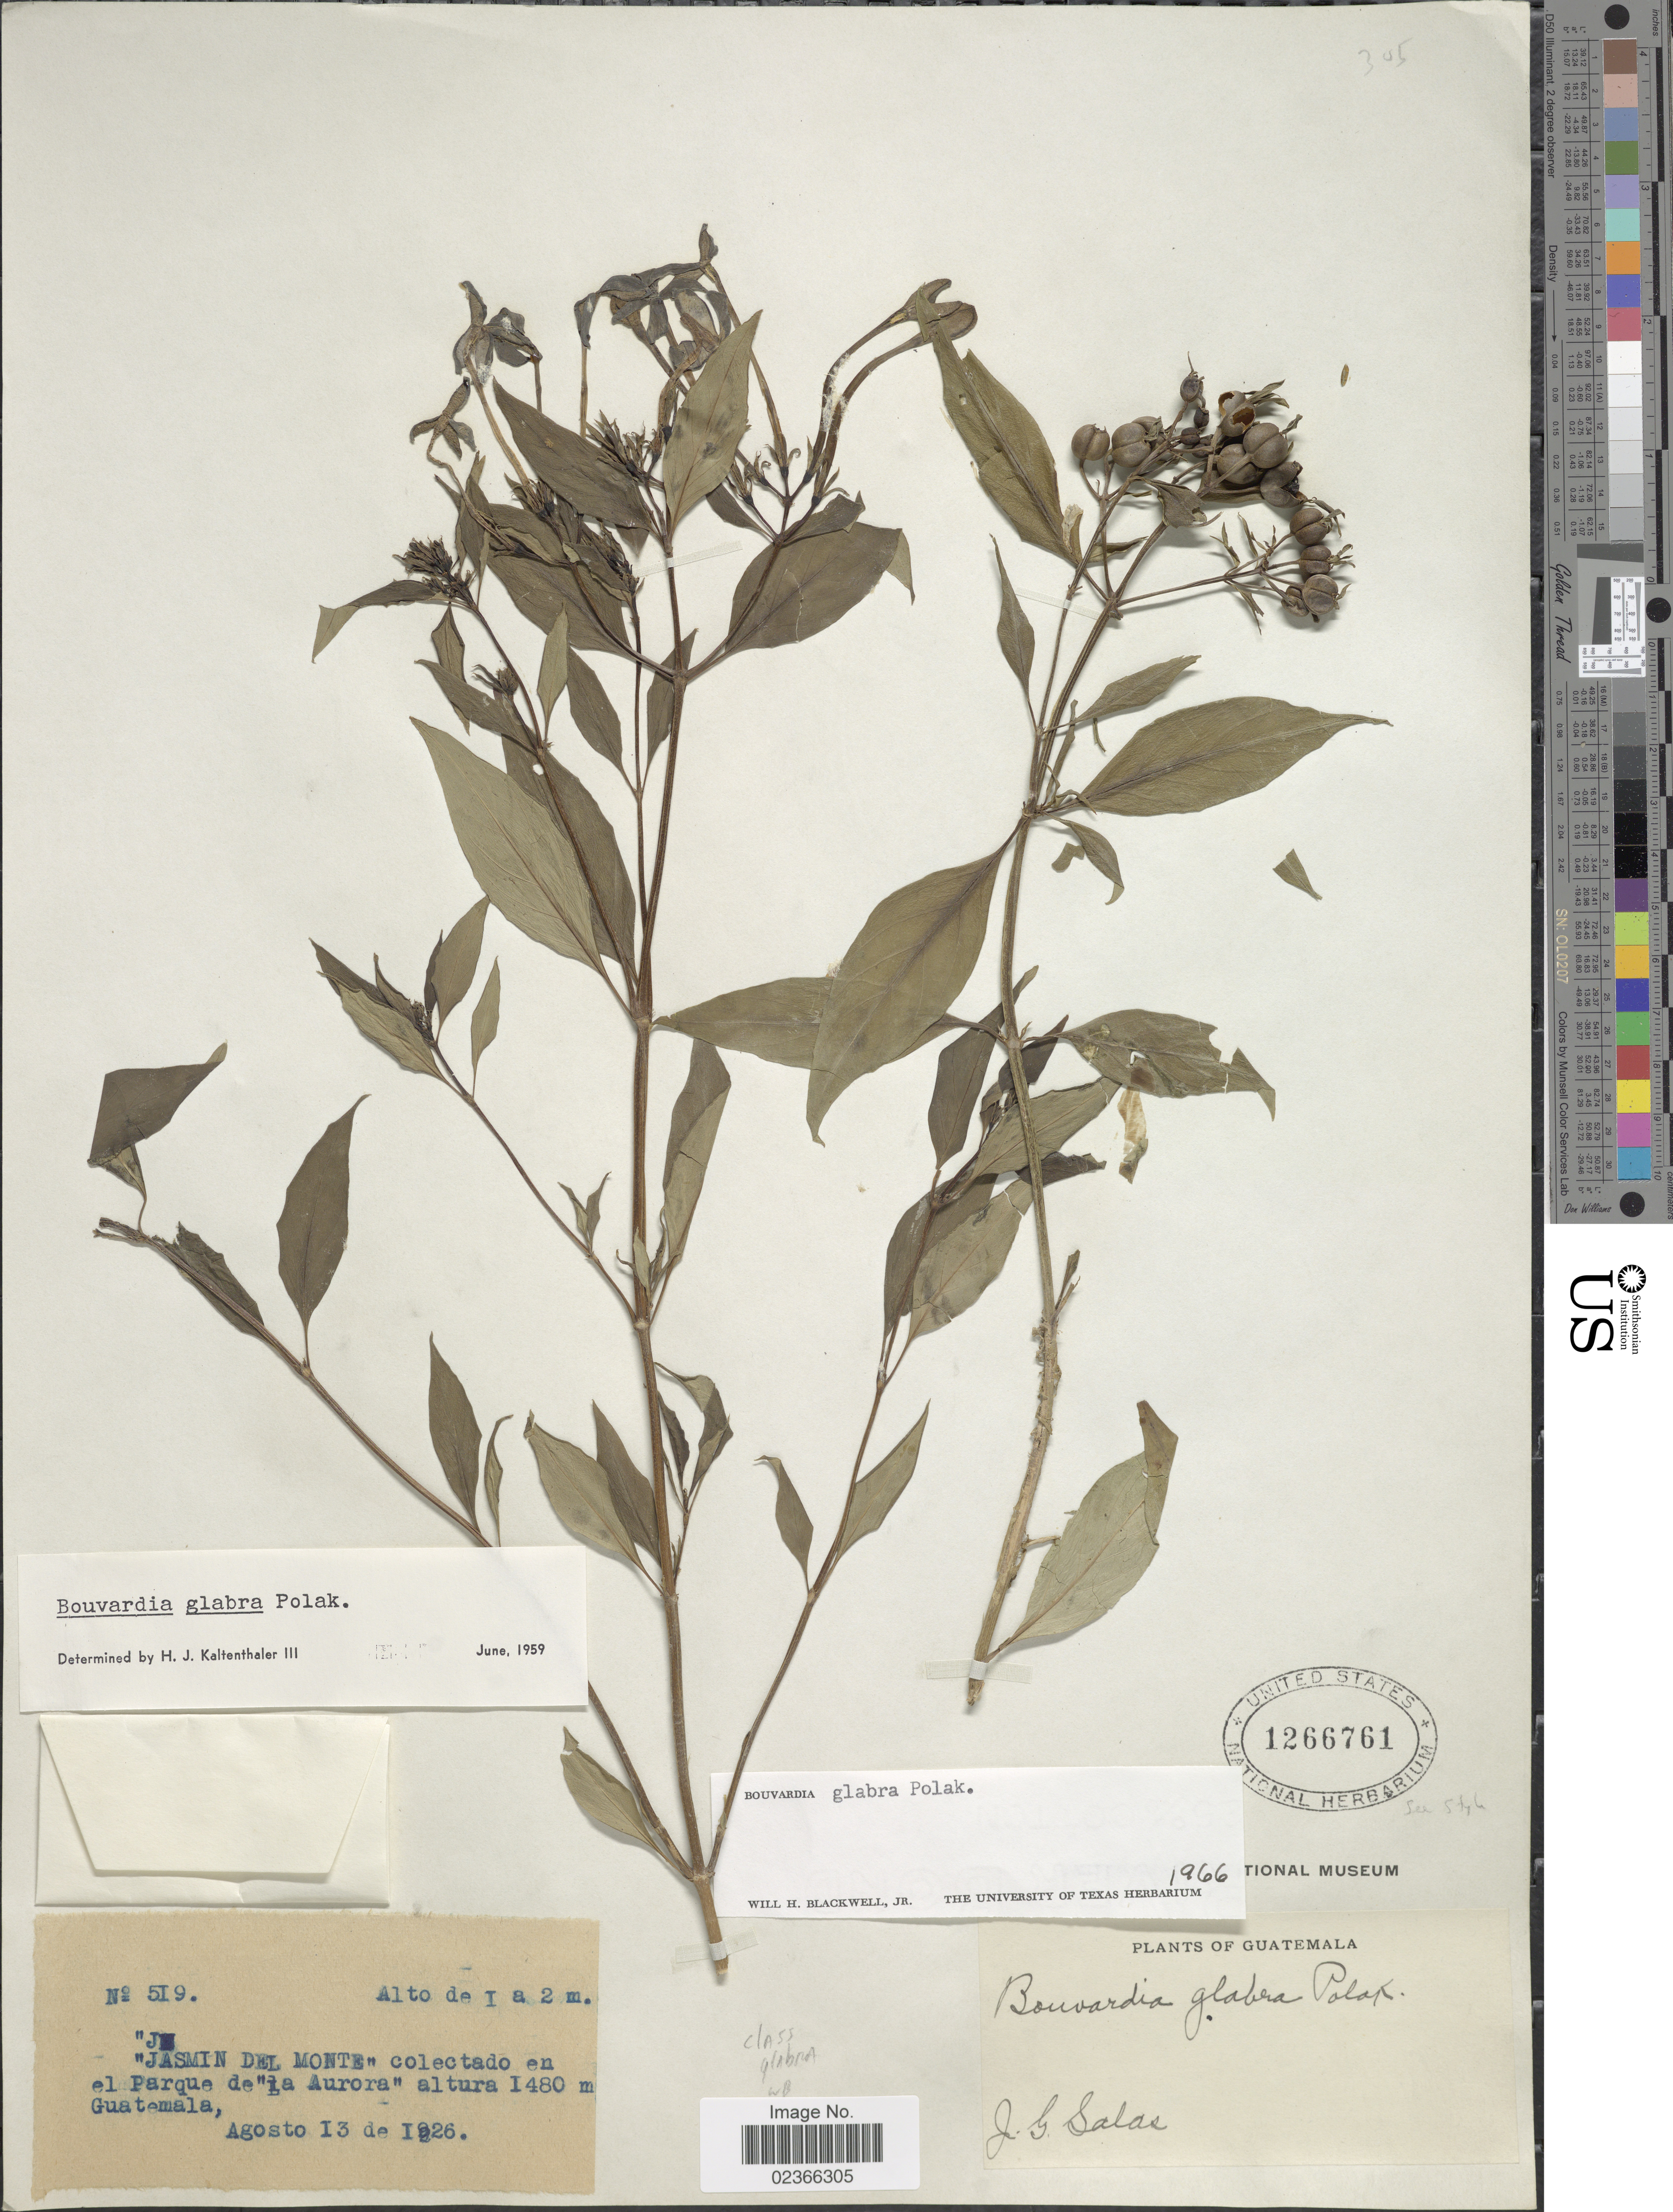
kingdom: Plantae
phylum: Tracheophyta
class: Magnoliopsida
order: Gentianales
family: Rubiaceae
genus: Bouvardia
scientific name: Bouvardia glabra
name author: Polák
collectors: A. Salas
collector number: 519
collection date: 1926-08-13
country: Guatemala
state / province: Guatemala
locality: Jasmin del Monte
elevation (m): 1480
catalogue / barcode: US 1266761